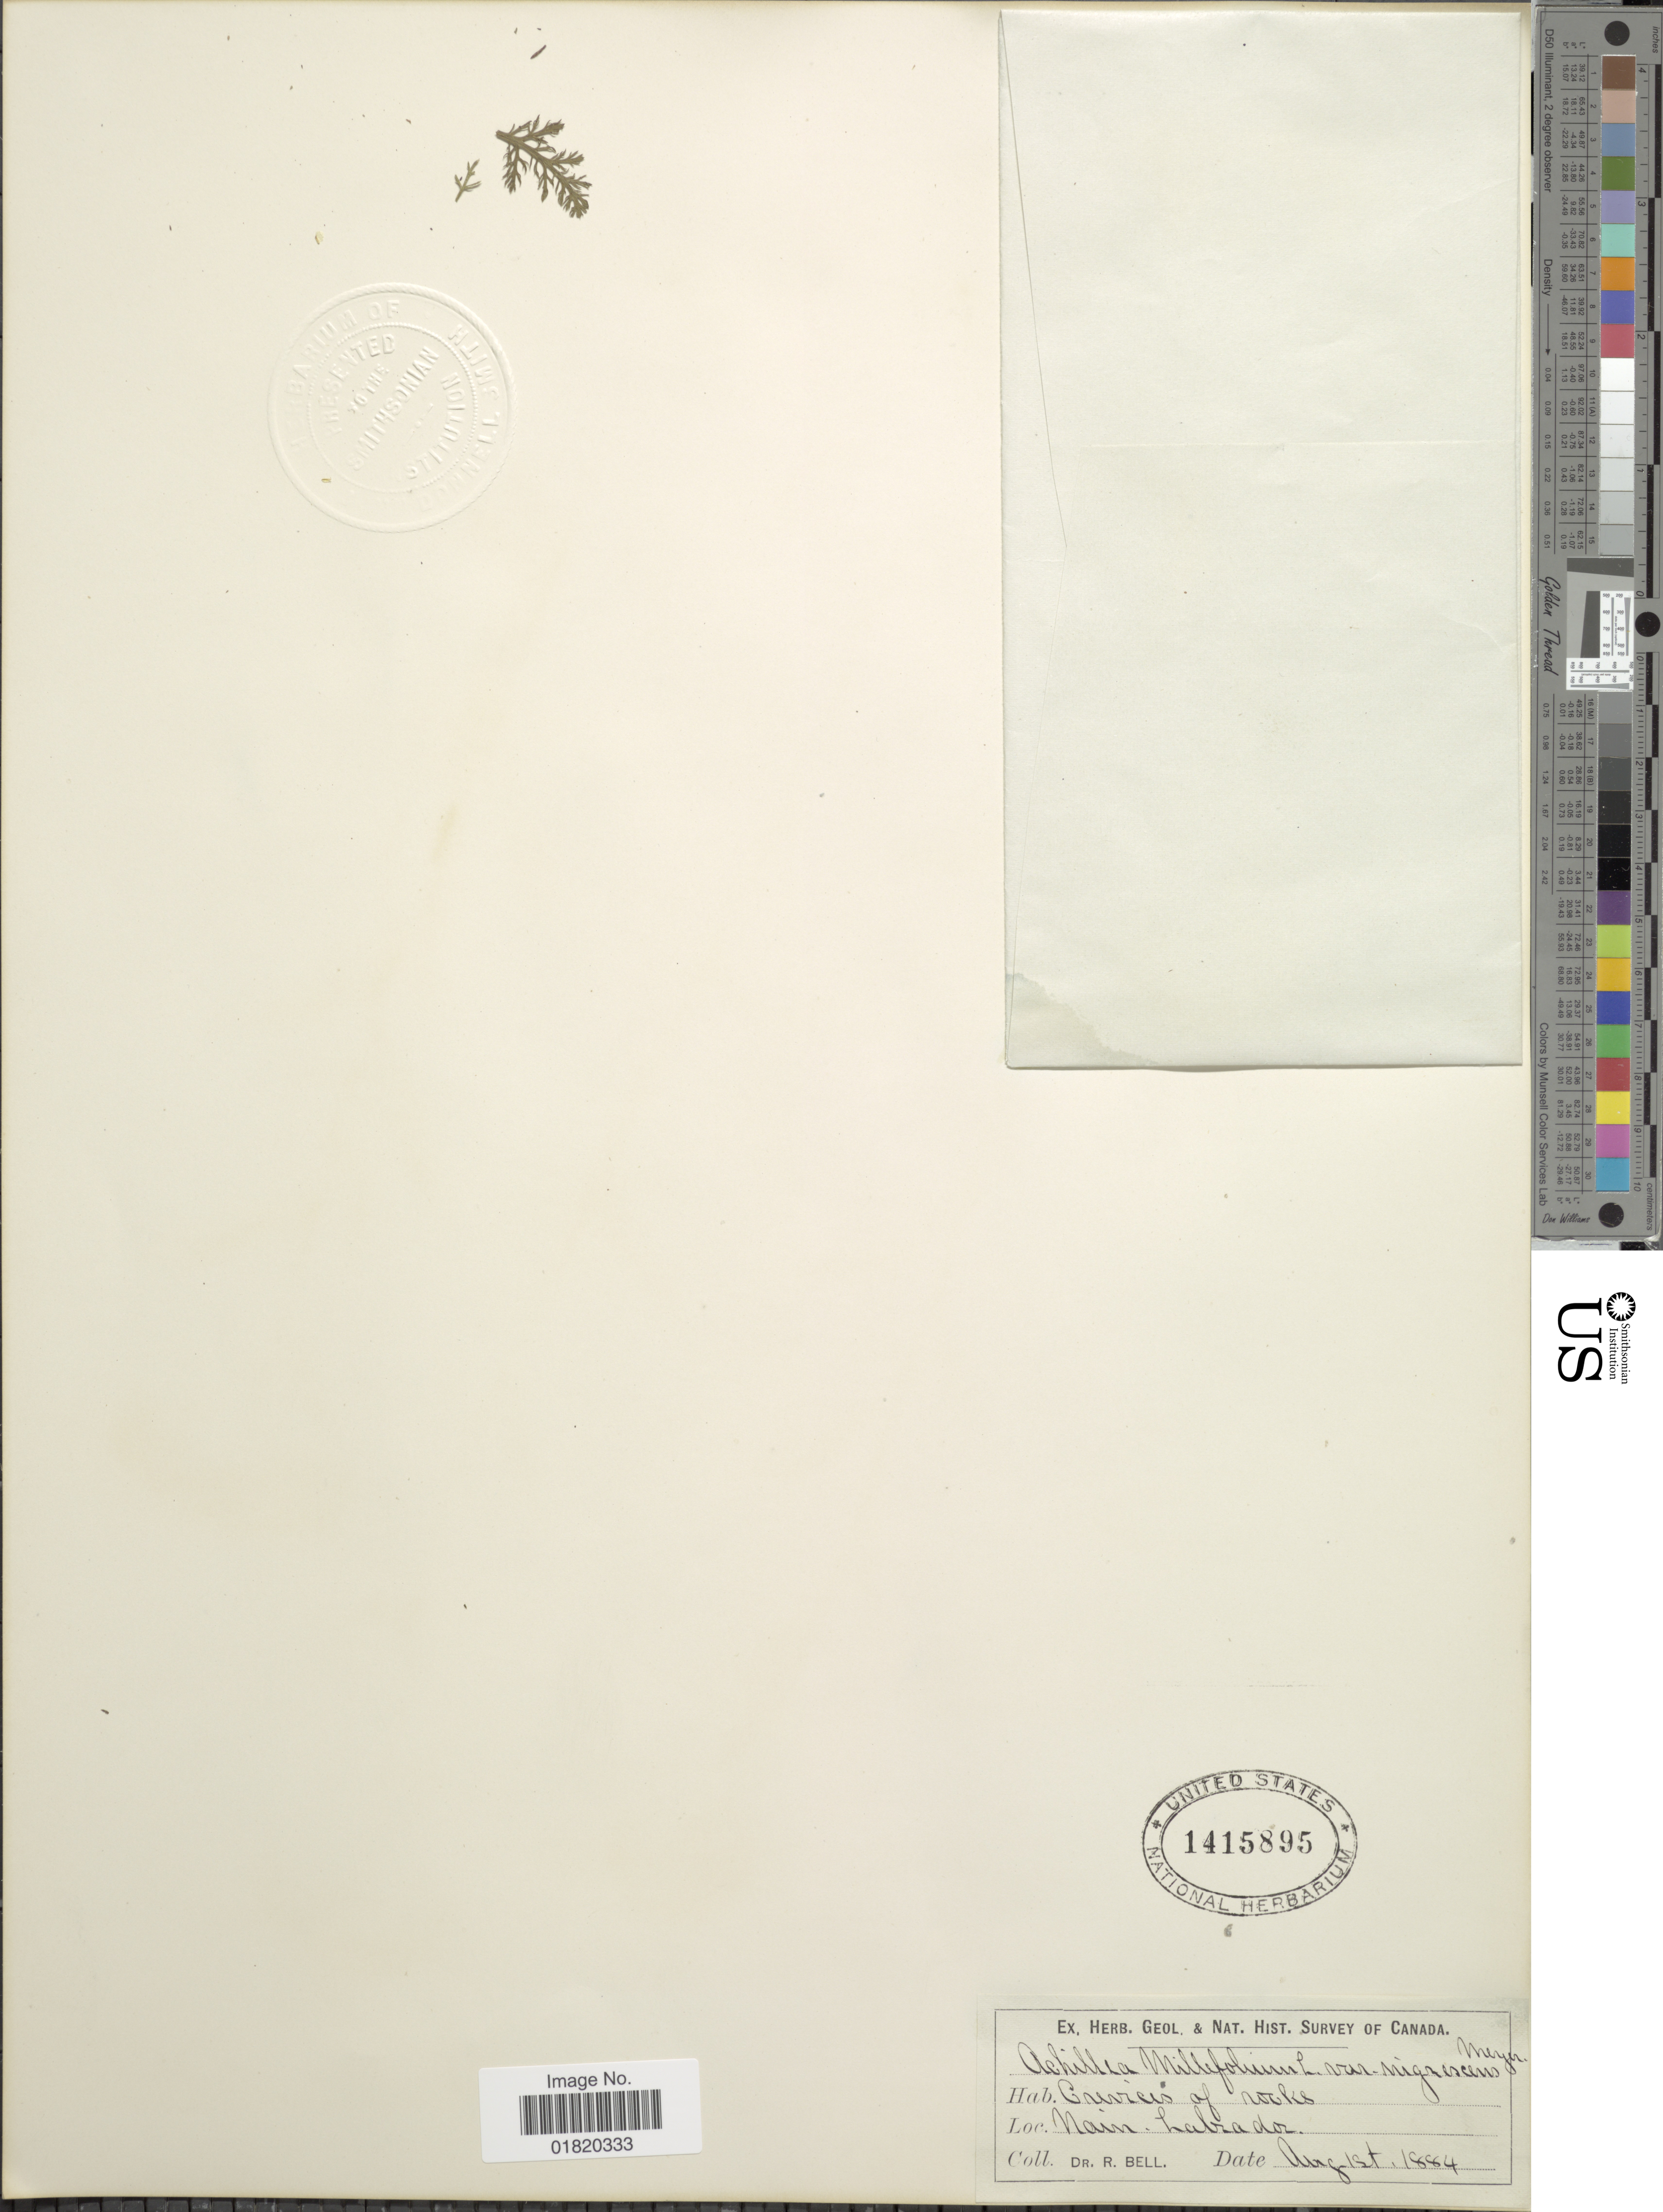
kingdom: Plantae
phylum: Tracheophyta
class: Magnoliopsida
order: Asterales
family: Asteraceae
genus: Achillea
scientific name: Achillea nigrescens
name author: (E. Mey.) Rydb.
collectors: C. R. Bell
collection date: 1884-08-01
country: Canada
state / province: Newfoundland and Labrador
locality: Nain. Labrador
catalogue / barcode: US 1415895